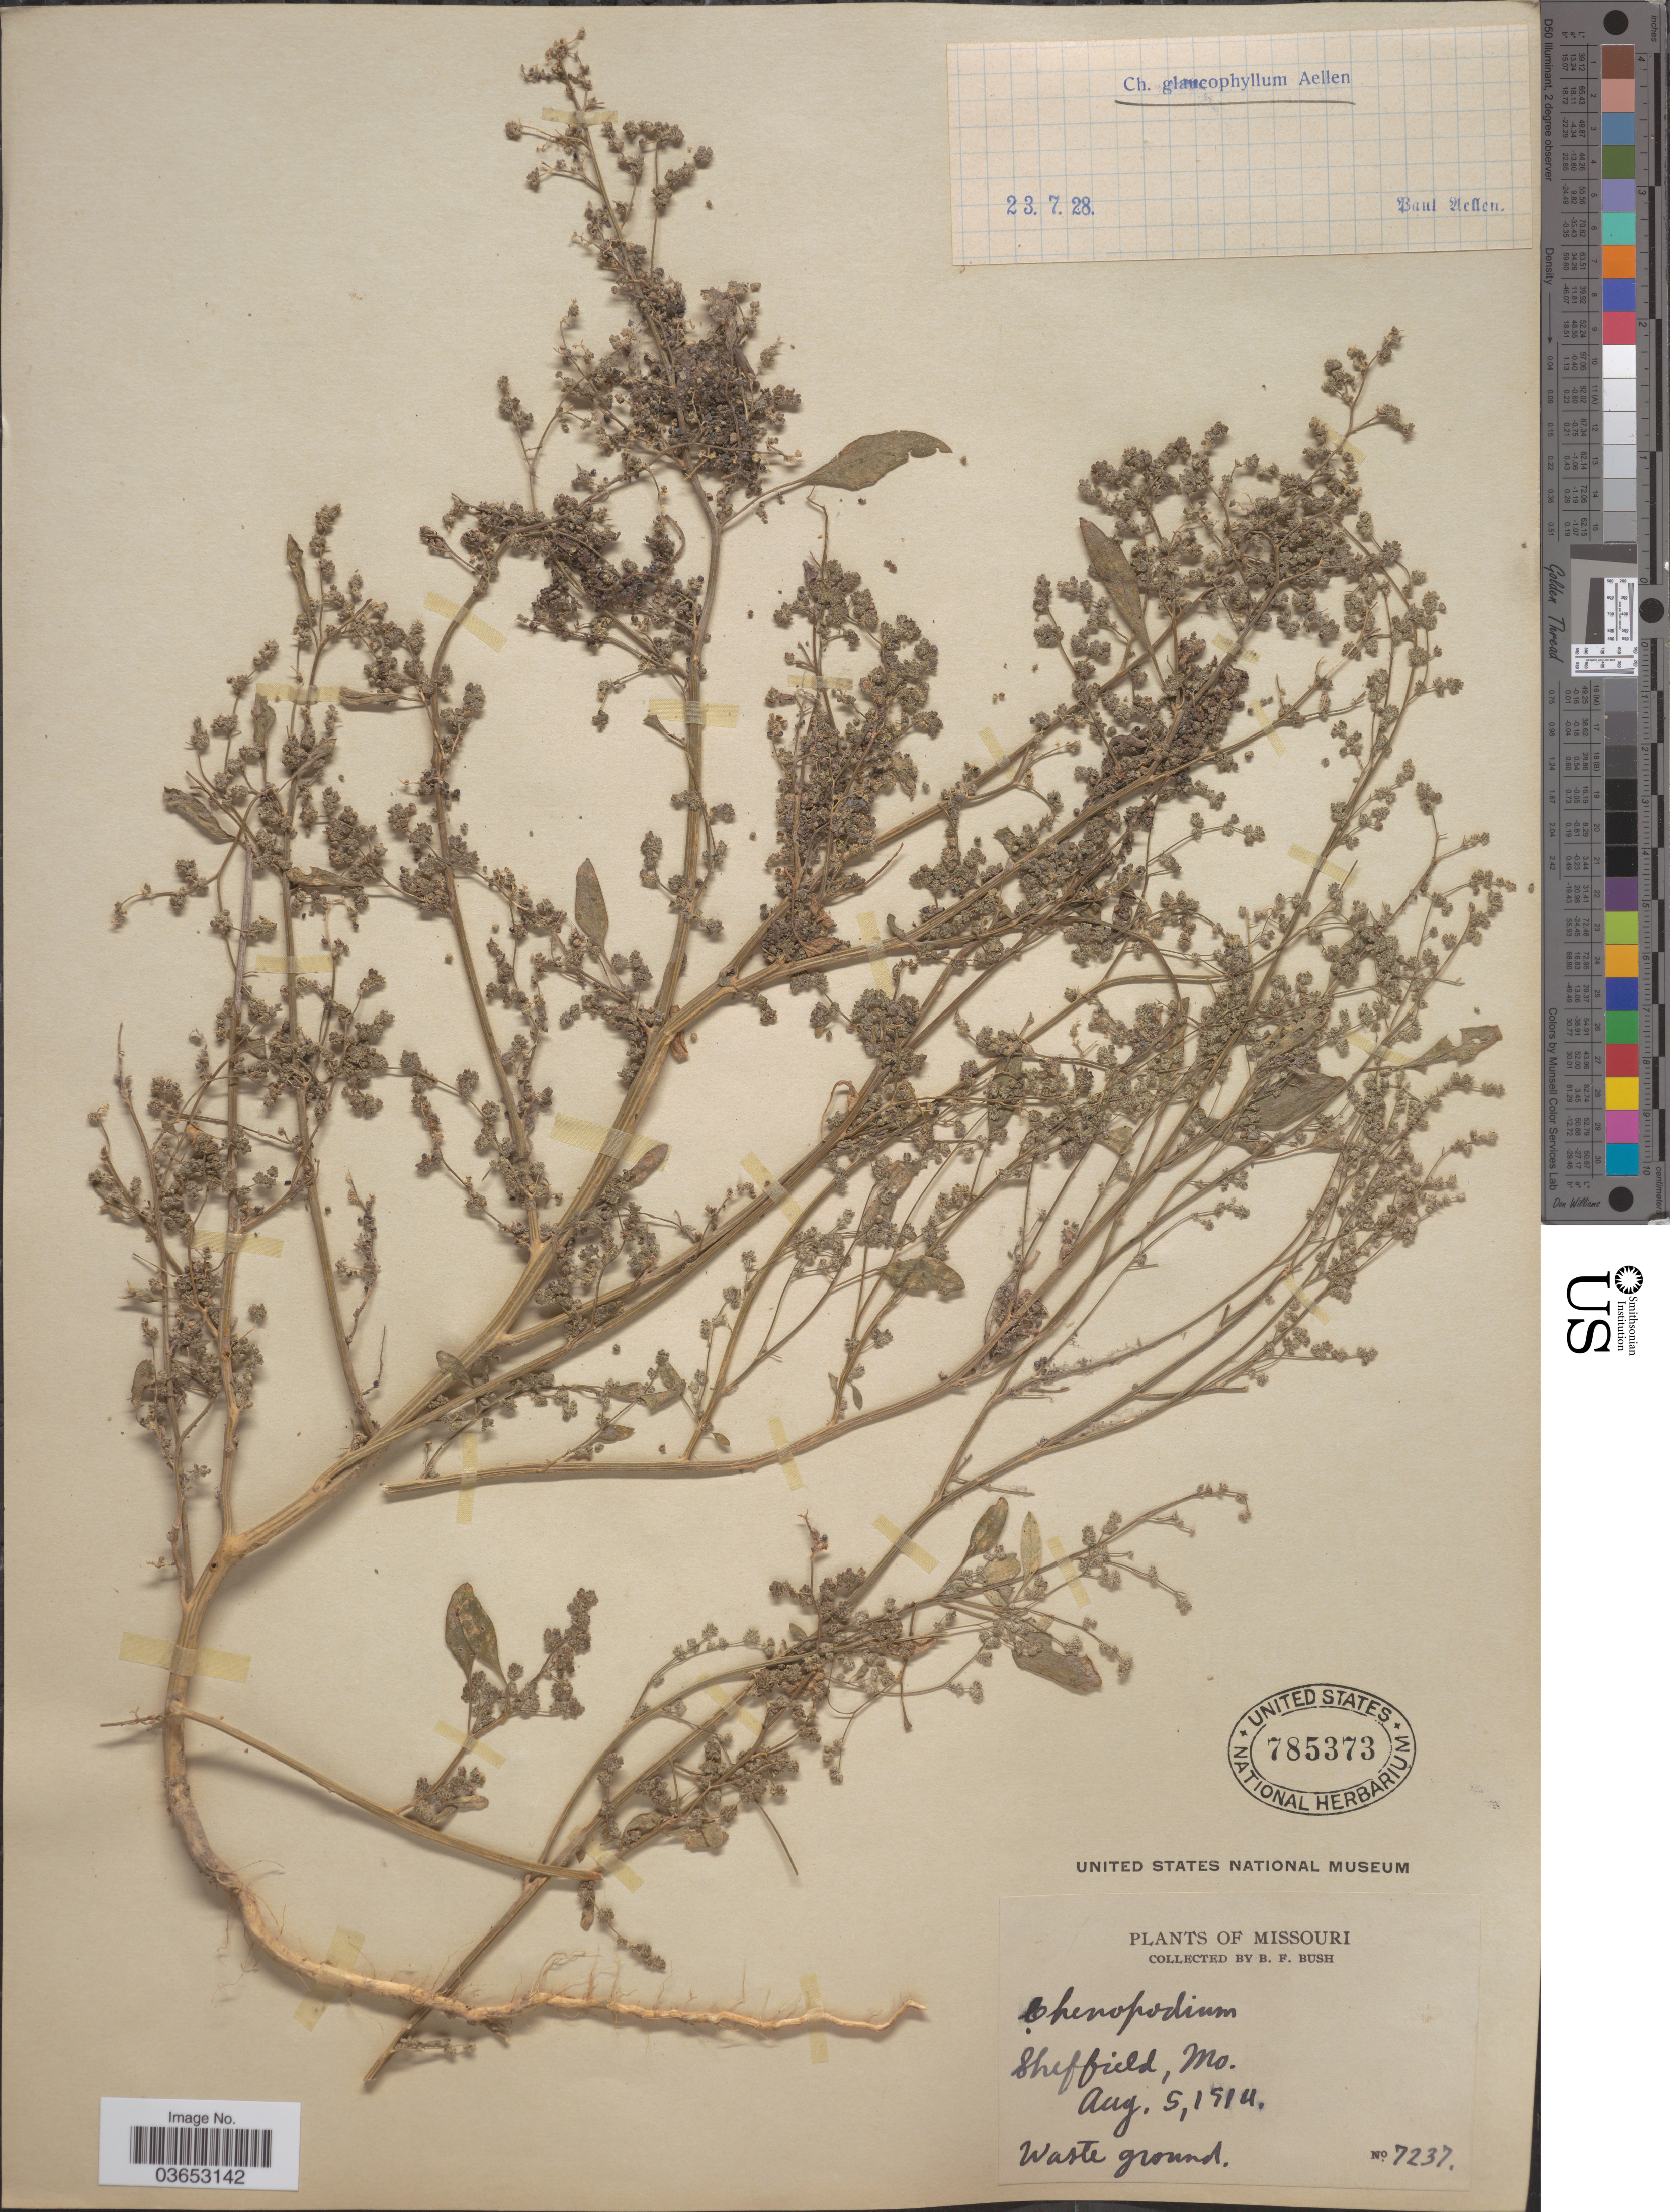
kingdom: Plantae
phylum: Tracheophyta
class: Magnoliopsida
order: Caryophyllales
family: Amaranthaceae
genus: Chenopodium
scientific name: Chenopodium glaucophyllum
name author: Aellen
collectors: B. F. Bush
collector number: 7237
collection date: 1914-08-05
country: United States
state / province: Missouri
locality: Sheffield.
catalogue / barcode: US 785373